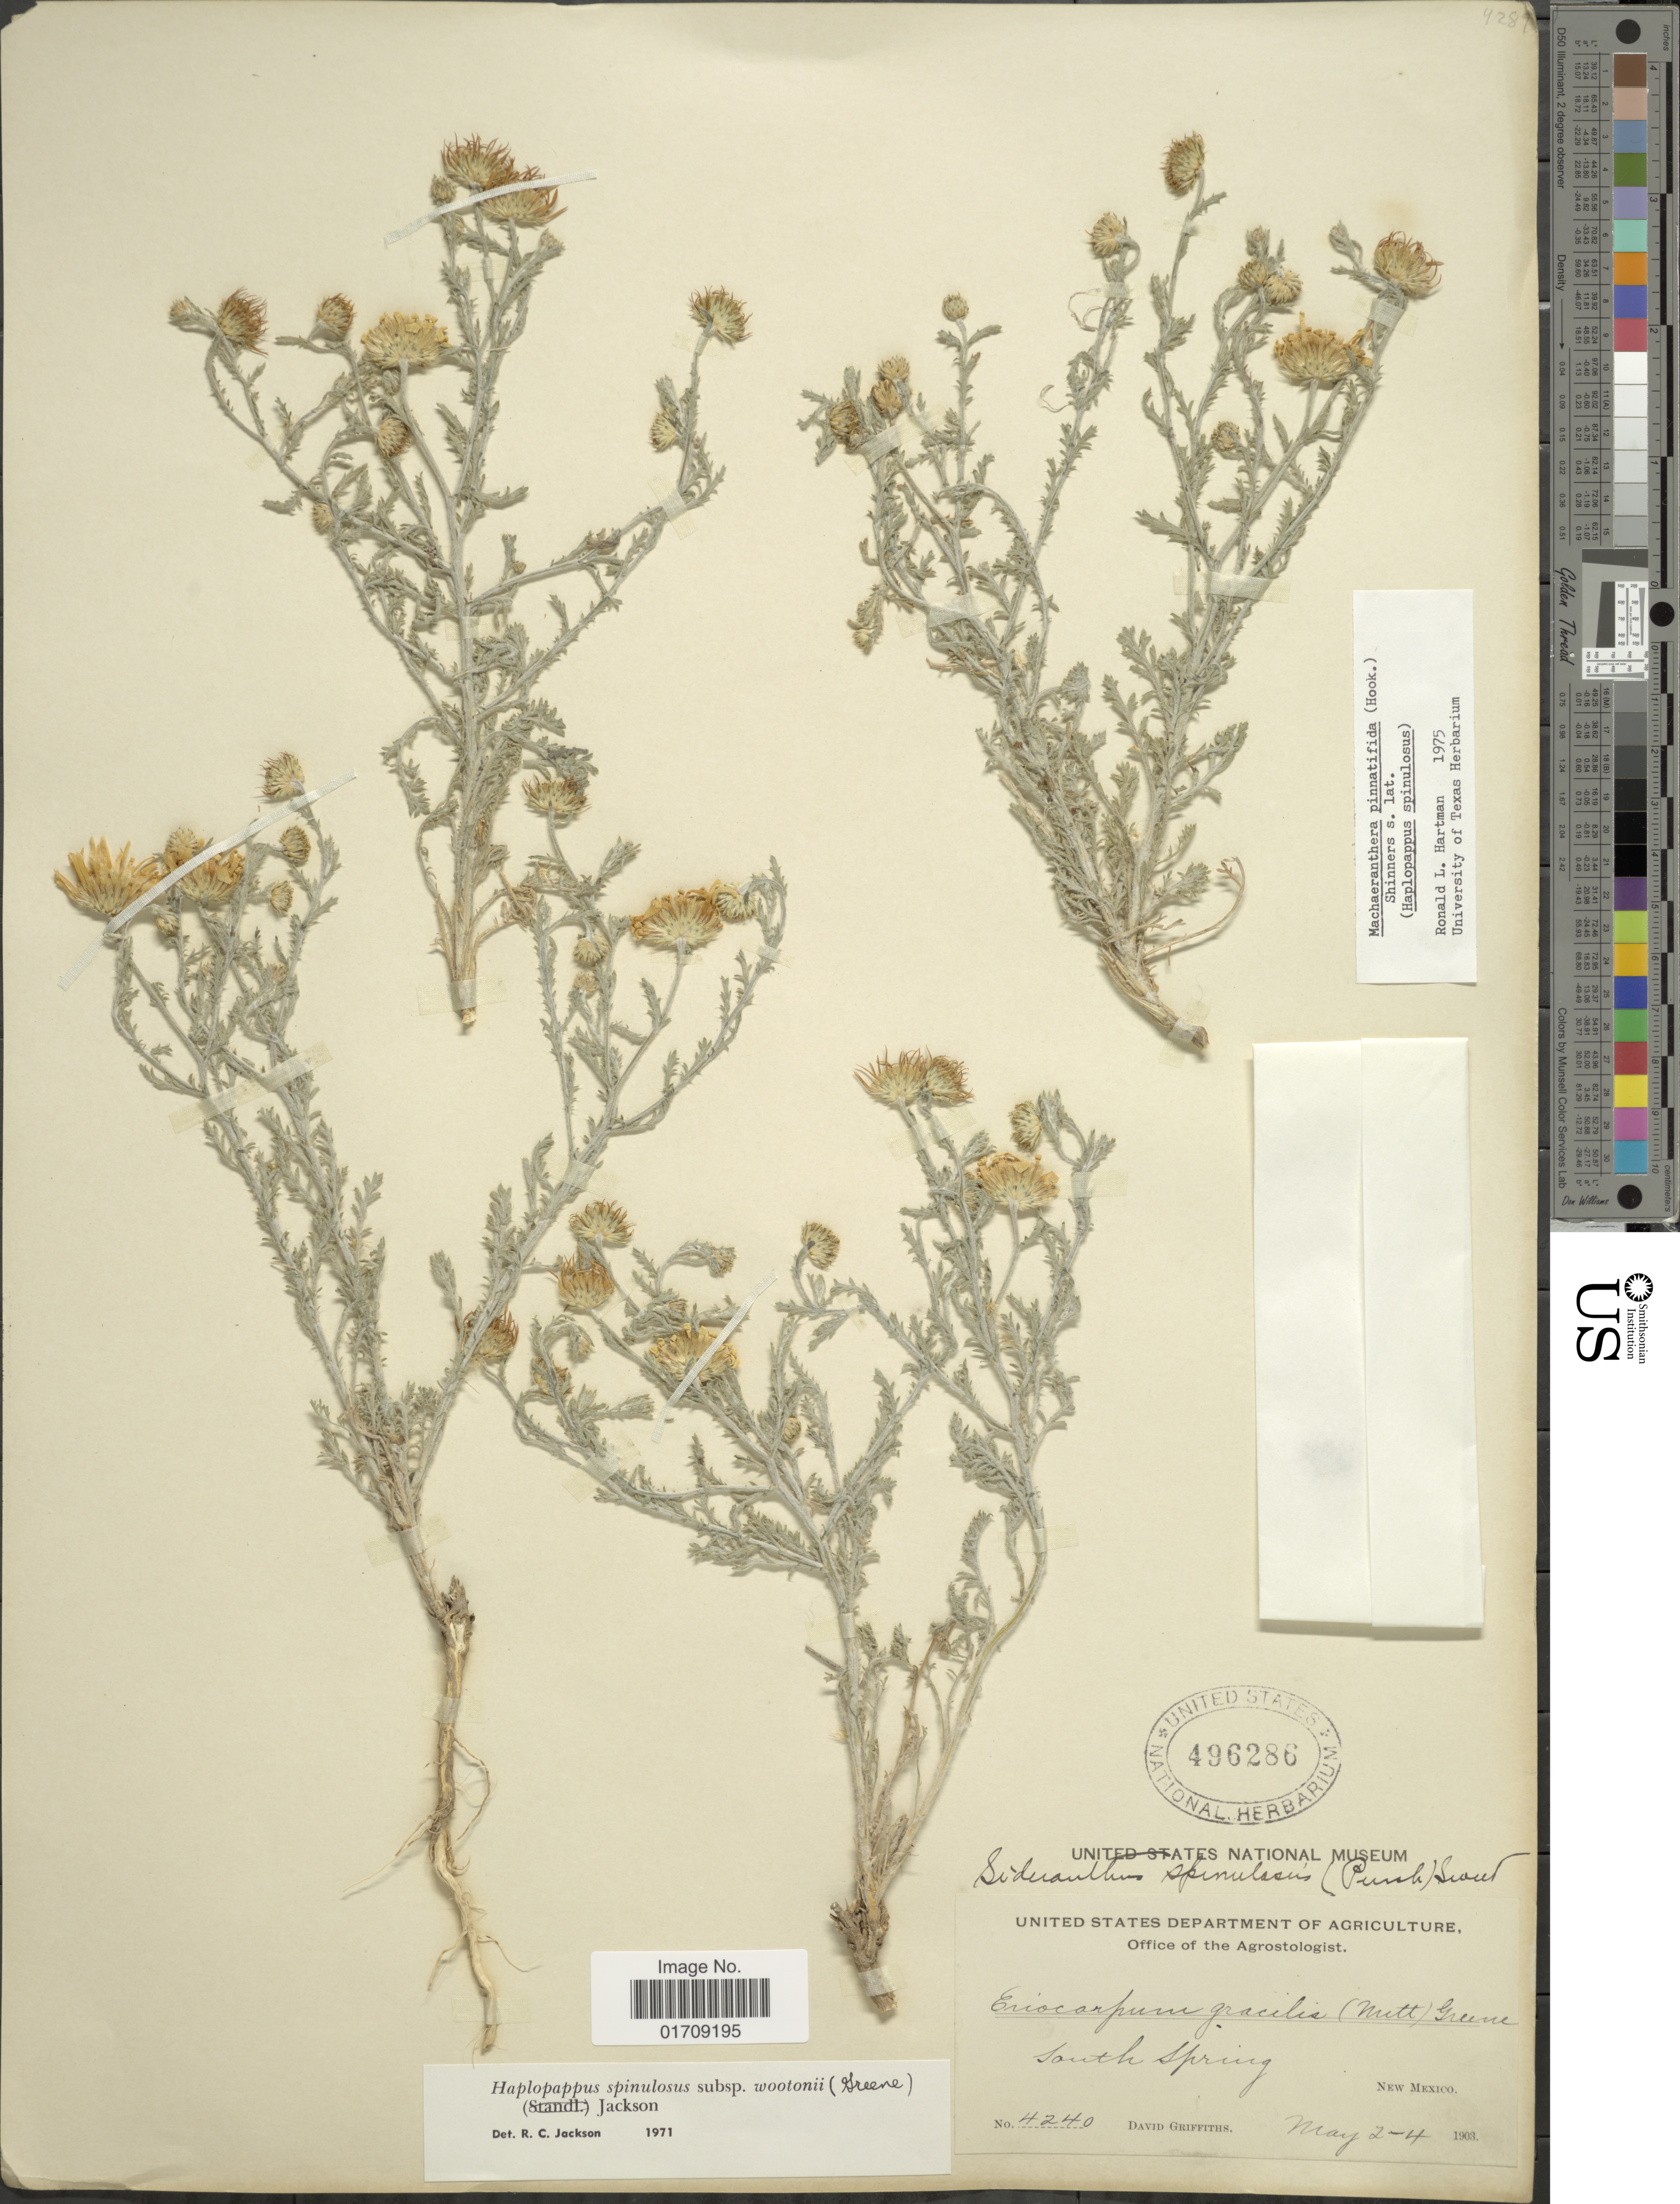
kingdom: Plantae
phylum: Tracheophyta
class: Magnoliopsida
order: Asterales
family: Asteraceae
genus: Machaeranthera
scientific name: Machaeranthera pinnatifida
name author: (Hook.) Shinners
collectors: D. Griffiths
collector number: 4240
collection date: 1903-05-02/1903-05-04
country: United States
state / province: New Mexico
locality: South Spring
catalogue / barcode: US 496286